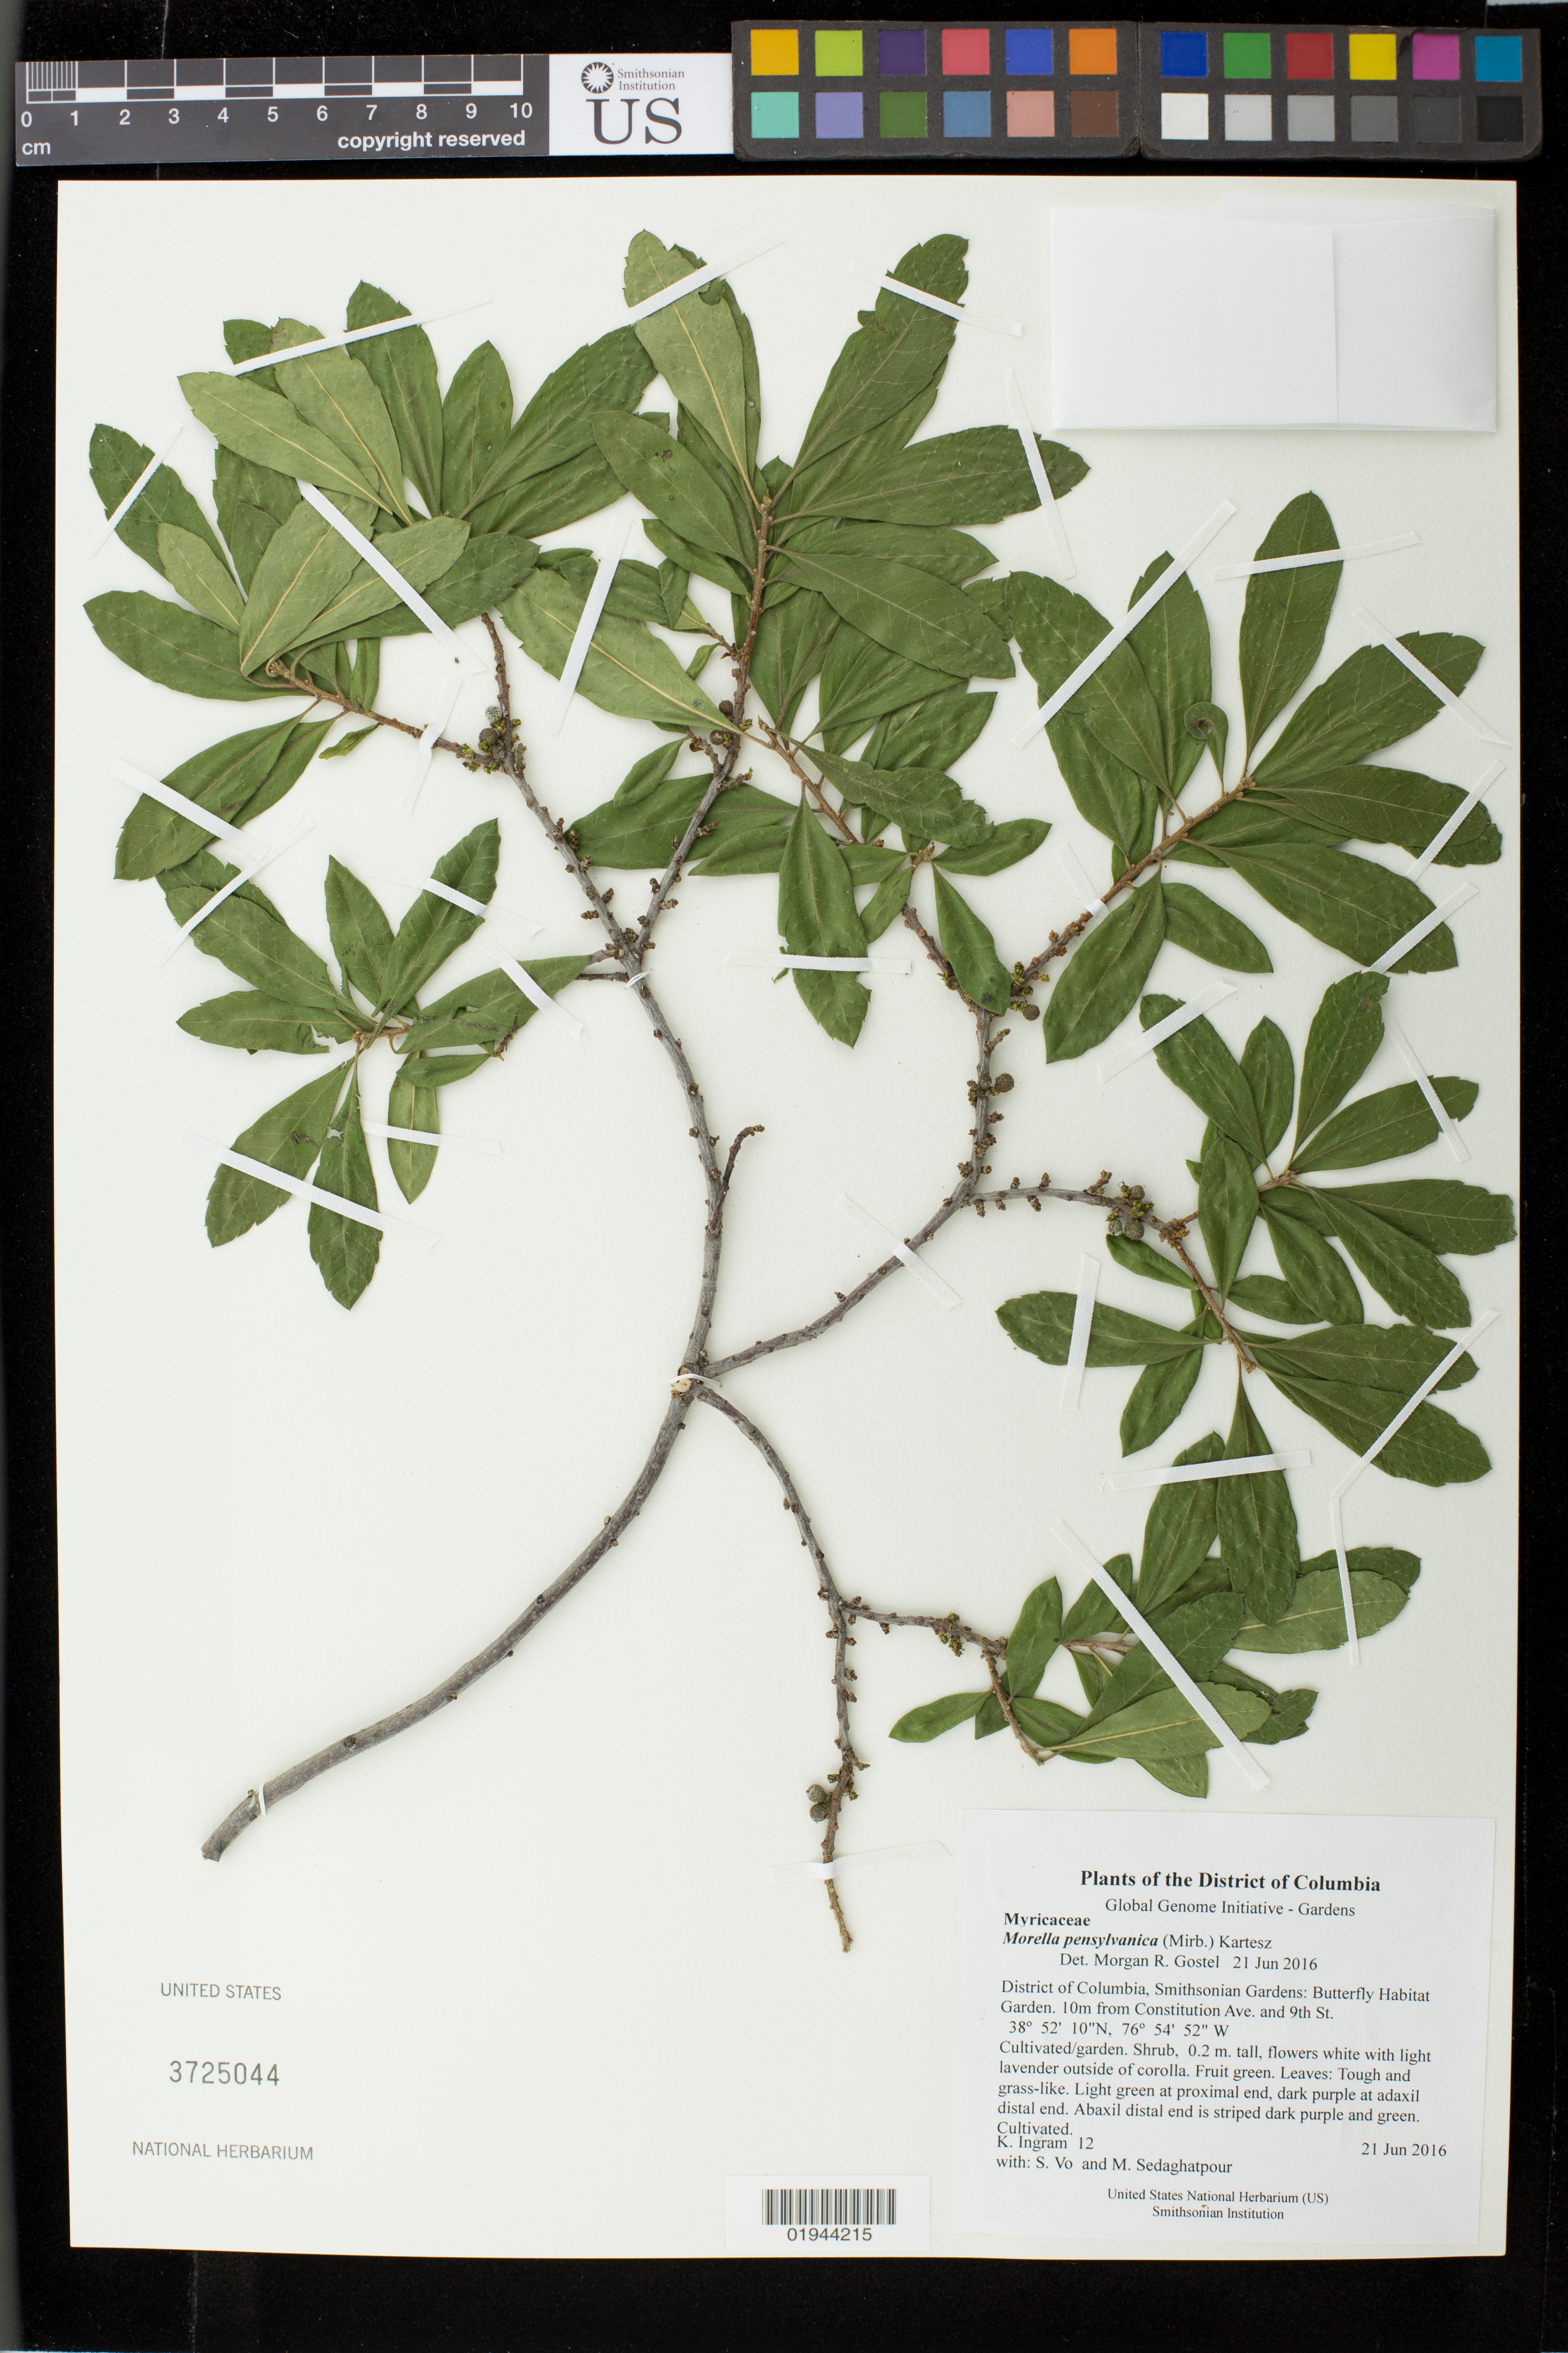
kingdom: Plantae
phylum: Tracheophyta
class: Magnoliopsida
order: Fagales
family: Myricaceae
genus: Morella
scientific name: Morella pensylvanica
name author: (Mirb.) Kartesz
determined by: Gostel, Morgan R., (BRIT), Botanical Research Institute of Texas (UNITED STATES)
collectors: K. S. Ingram, S. Vo & M. Sedaghatpour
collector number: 12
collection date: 2016-06-21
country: United States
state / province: District of Columbia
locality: Smithsonian Gardens: Butterfly Habitat Garden. 10m from Constitution Ave. and 9th St.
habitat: Cultivated/garden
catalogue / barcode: US 3725044